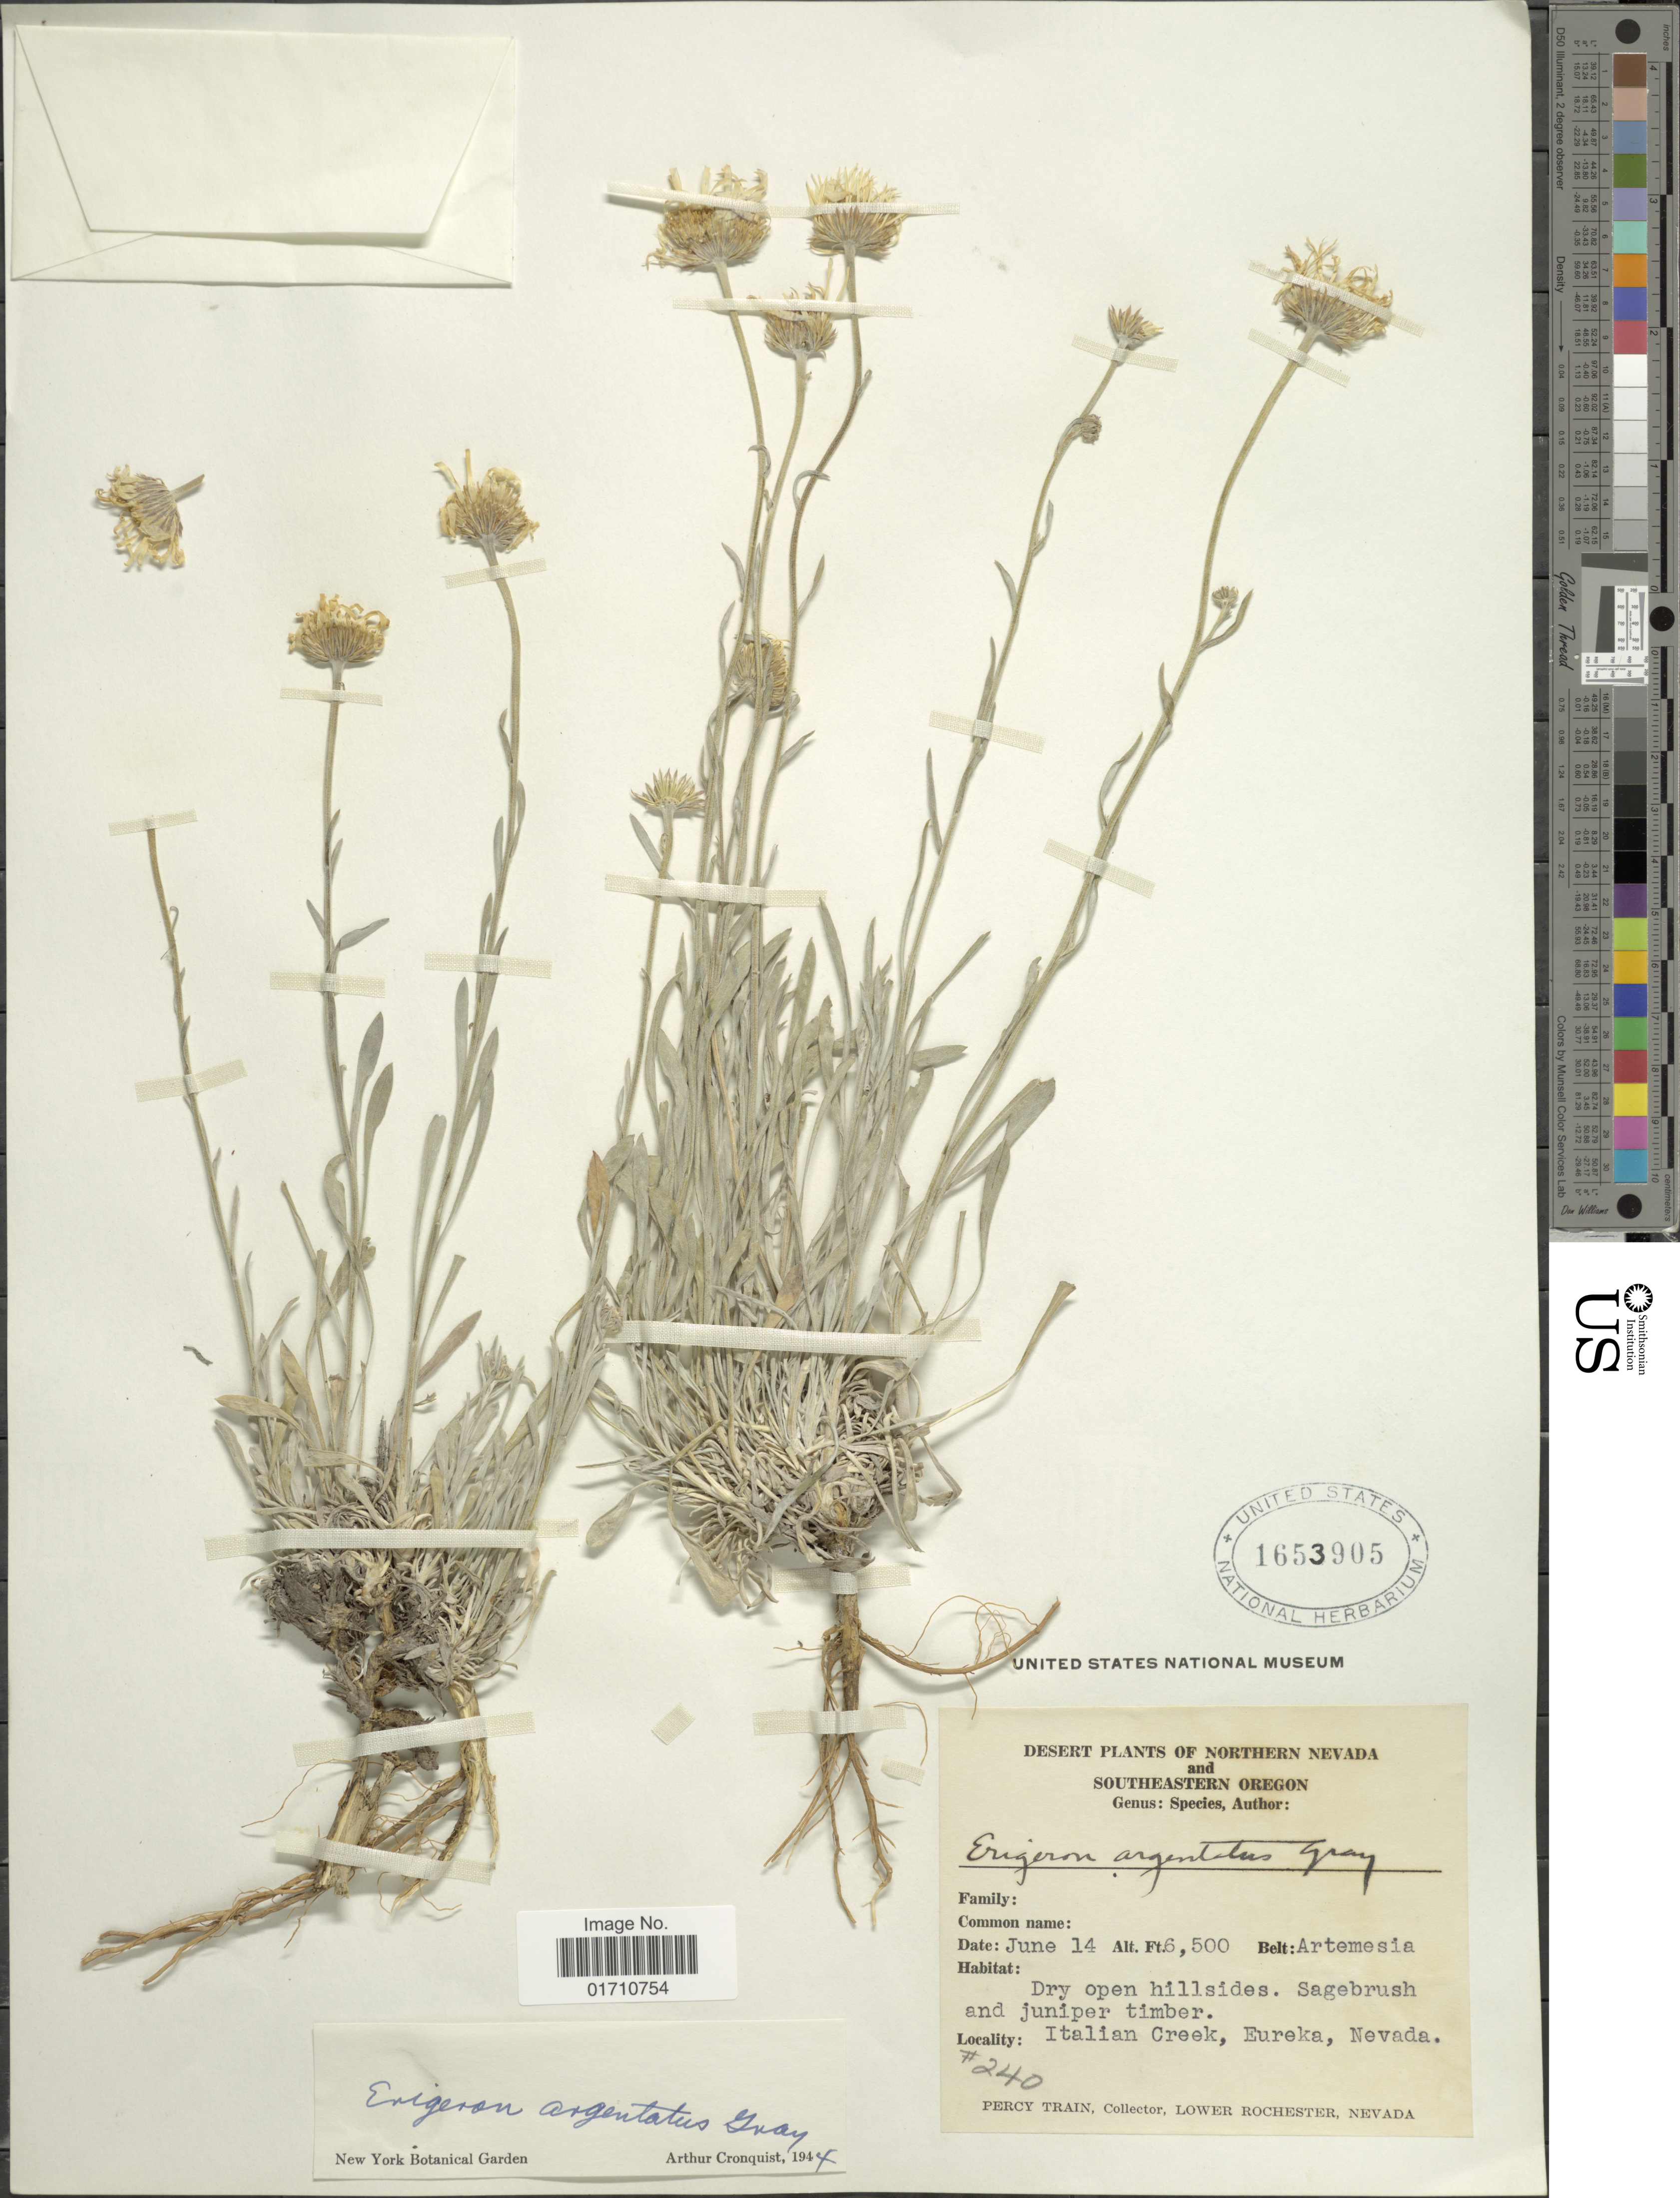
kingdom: Plantae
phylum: Tracheophyta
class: Magnoliopsida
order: Asterales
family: Asteraceae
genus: Erigeron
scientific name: Erigeron argentatus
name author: A. Gray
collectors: P. Train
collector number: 240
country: United States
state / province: Nevada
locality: Desert plants of Northern Nebada and Southeastern Oregon, Italian Creek, Eureka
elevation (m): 1981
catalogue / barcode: US 1653905